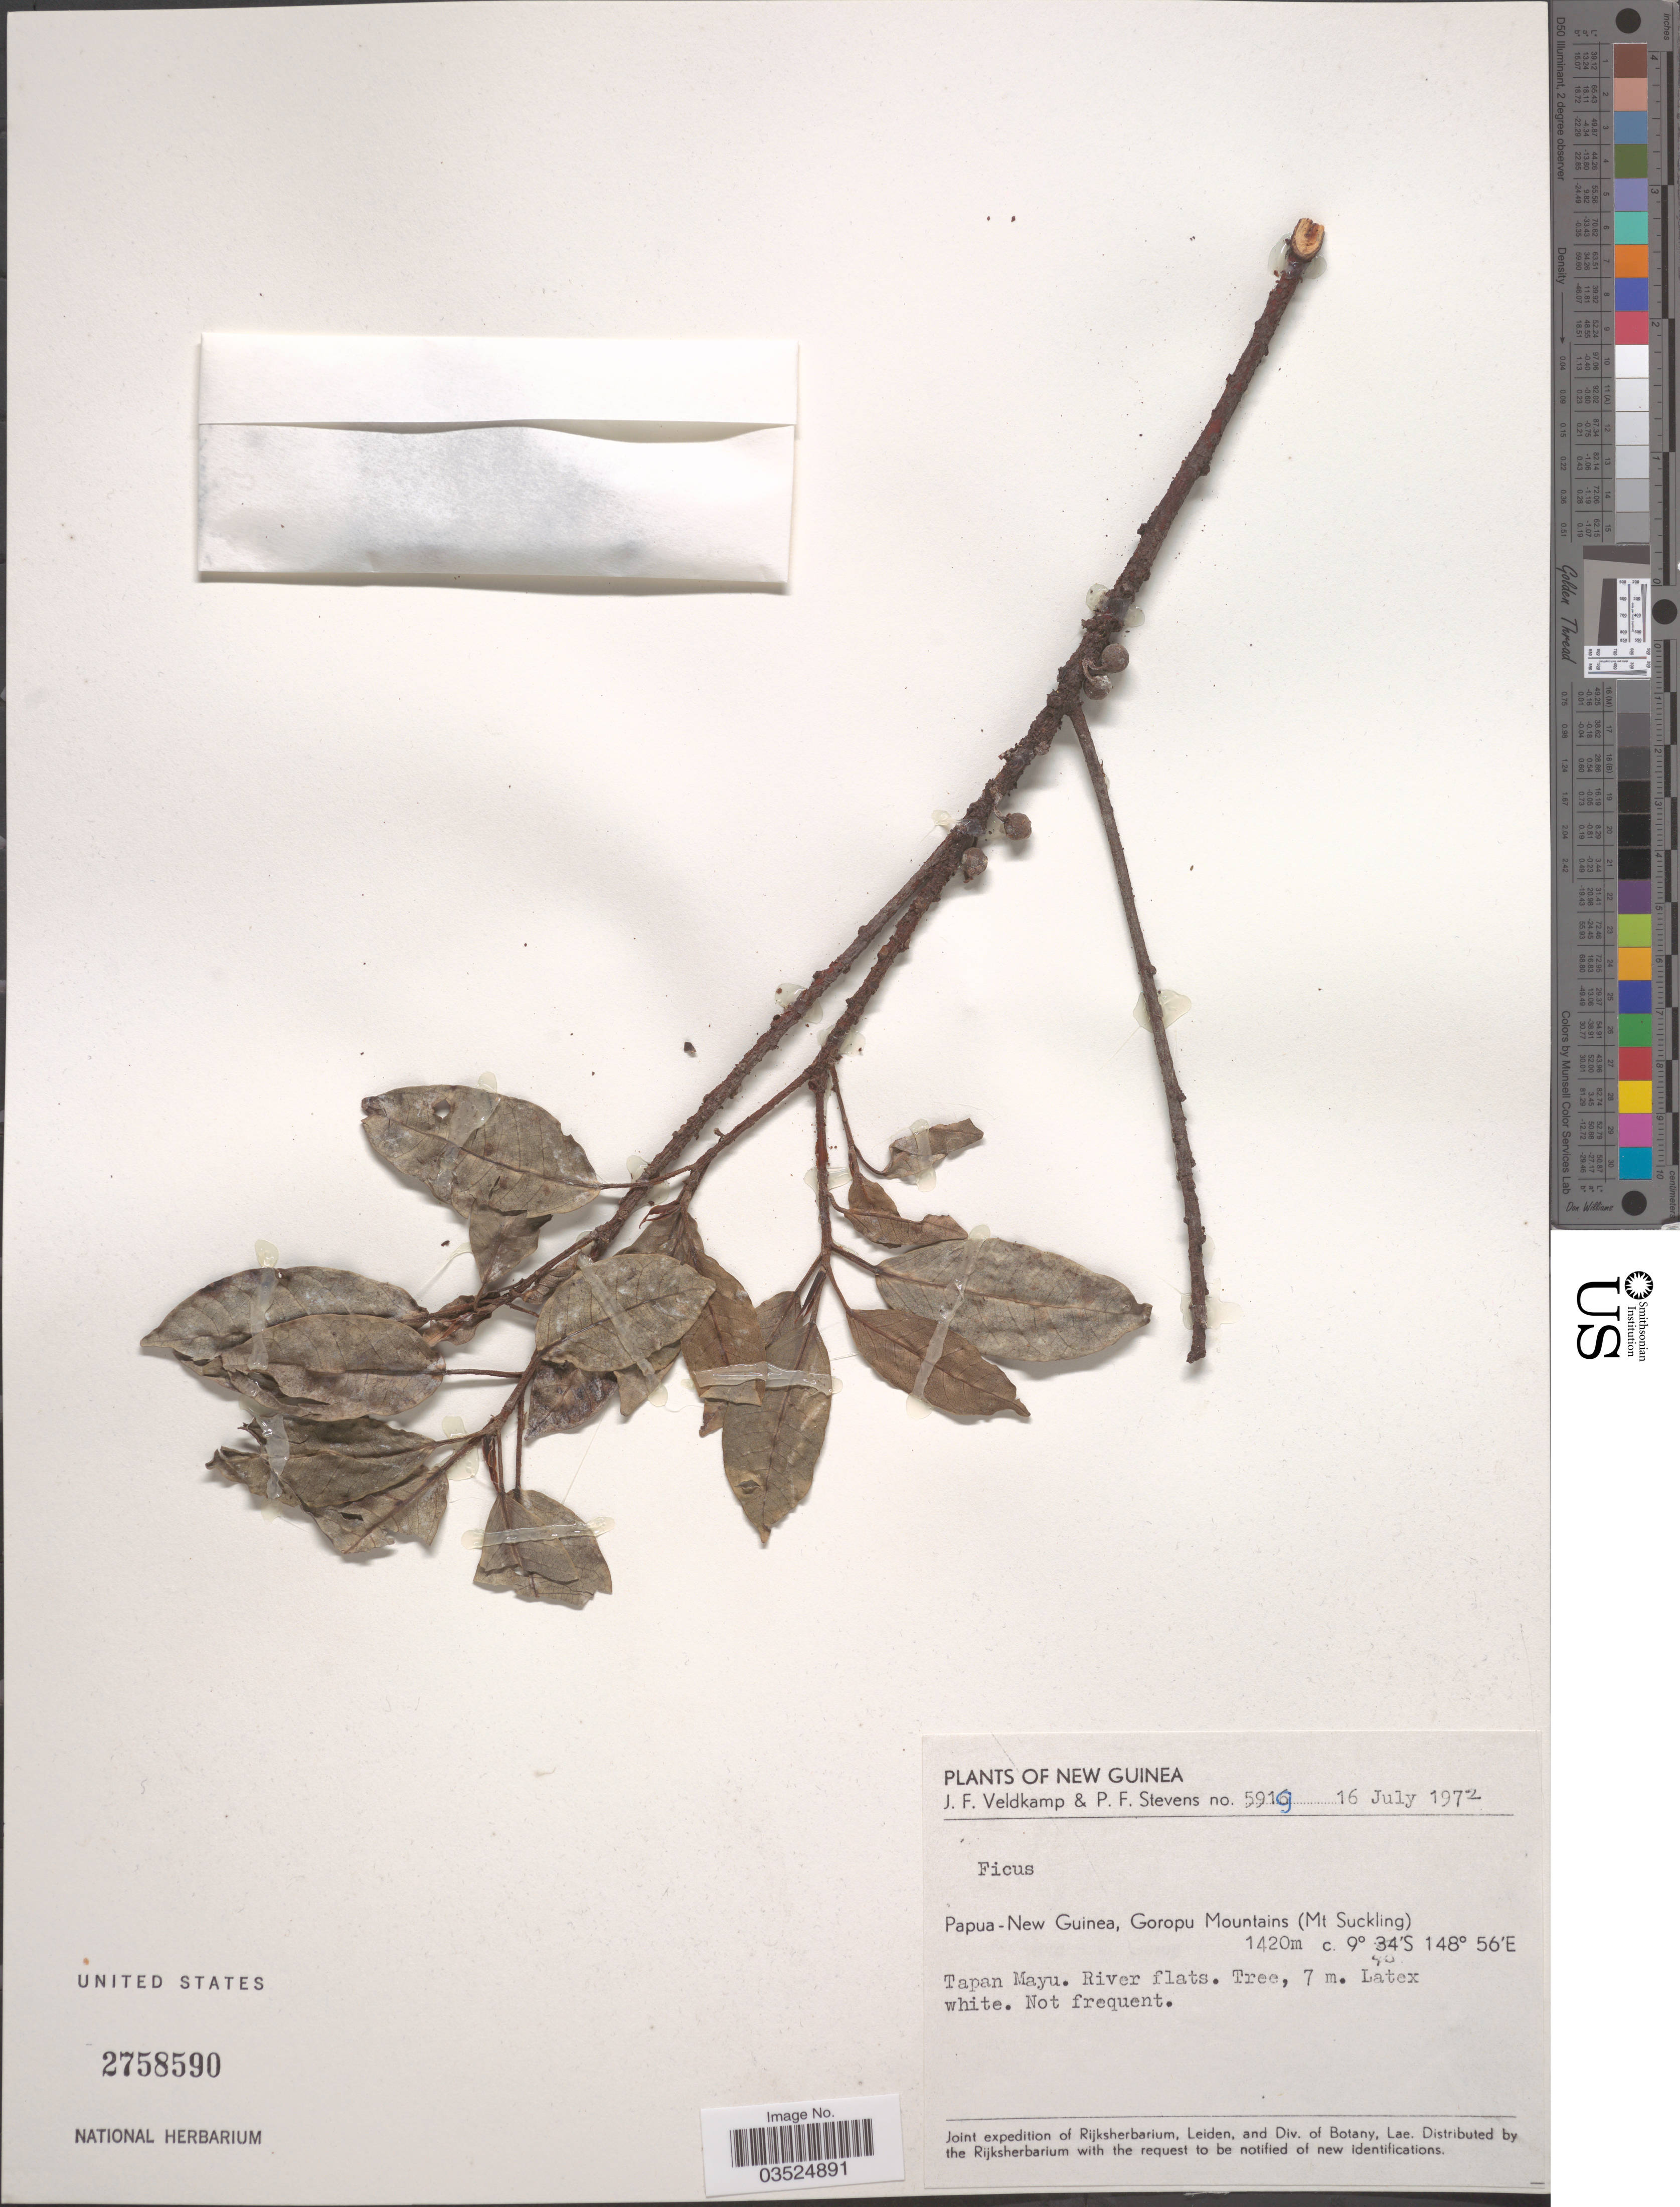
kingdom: Plantae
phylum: Tracheophyta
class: Magnoliopsida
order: Rosales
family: Moraceae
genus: Ficus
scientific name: Ficus sp.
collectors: J. F. Veldkamp & P. F. Stevens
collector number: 5919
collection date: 1972-07-16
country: Papua New Guinea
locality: New Guinea. Goropu Mountains (Mt Suckling). Tapan Mayu. River flats.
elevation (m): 1420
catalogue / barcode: US 2758590